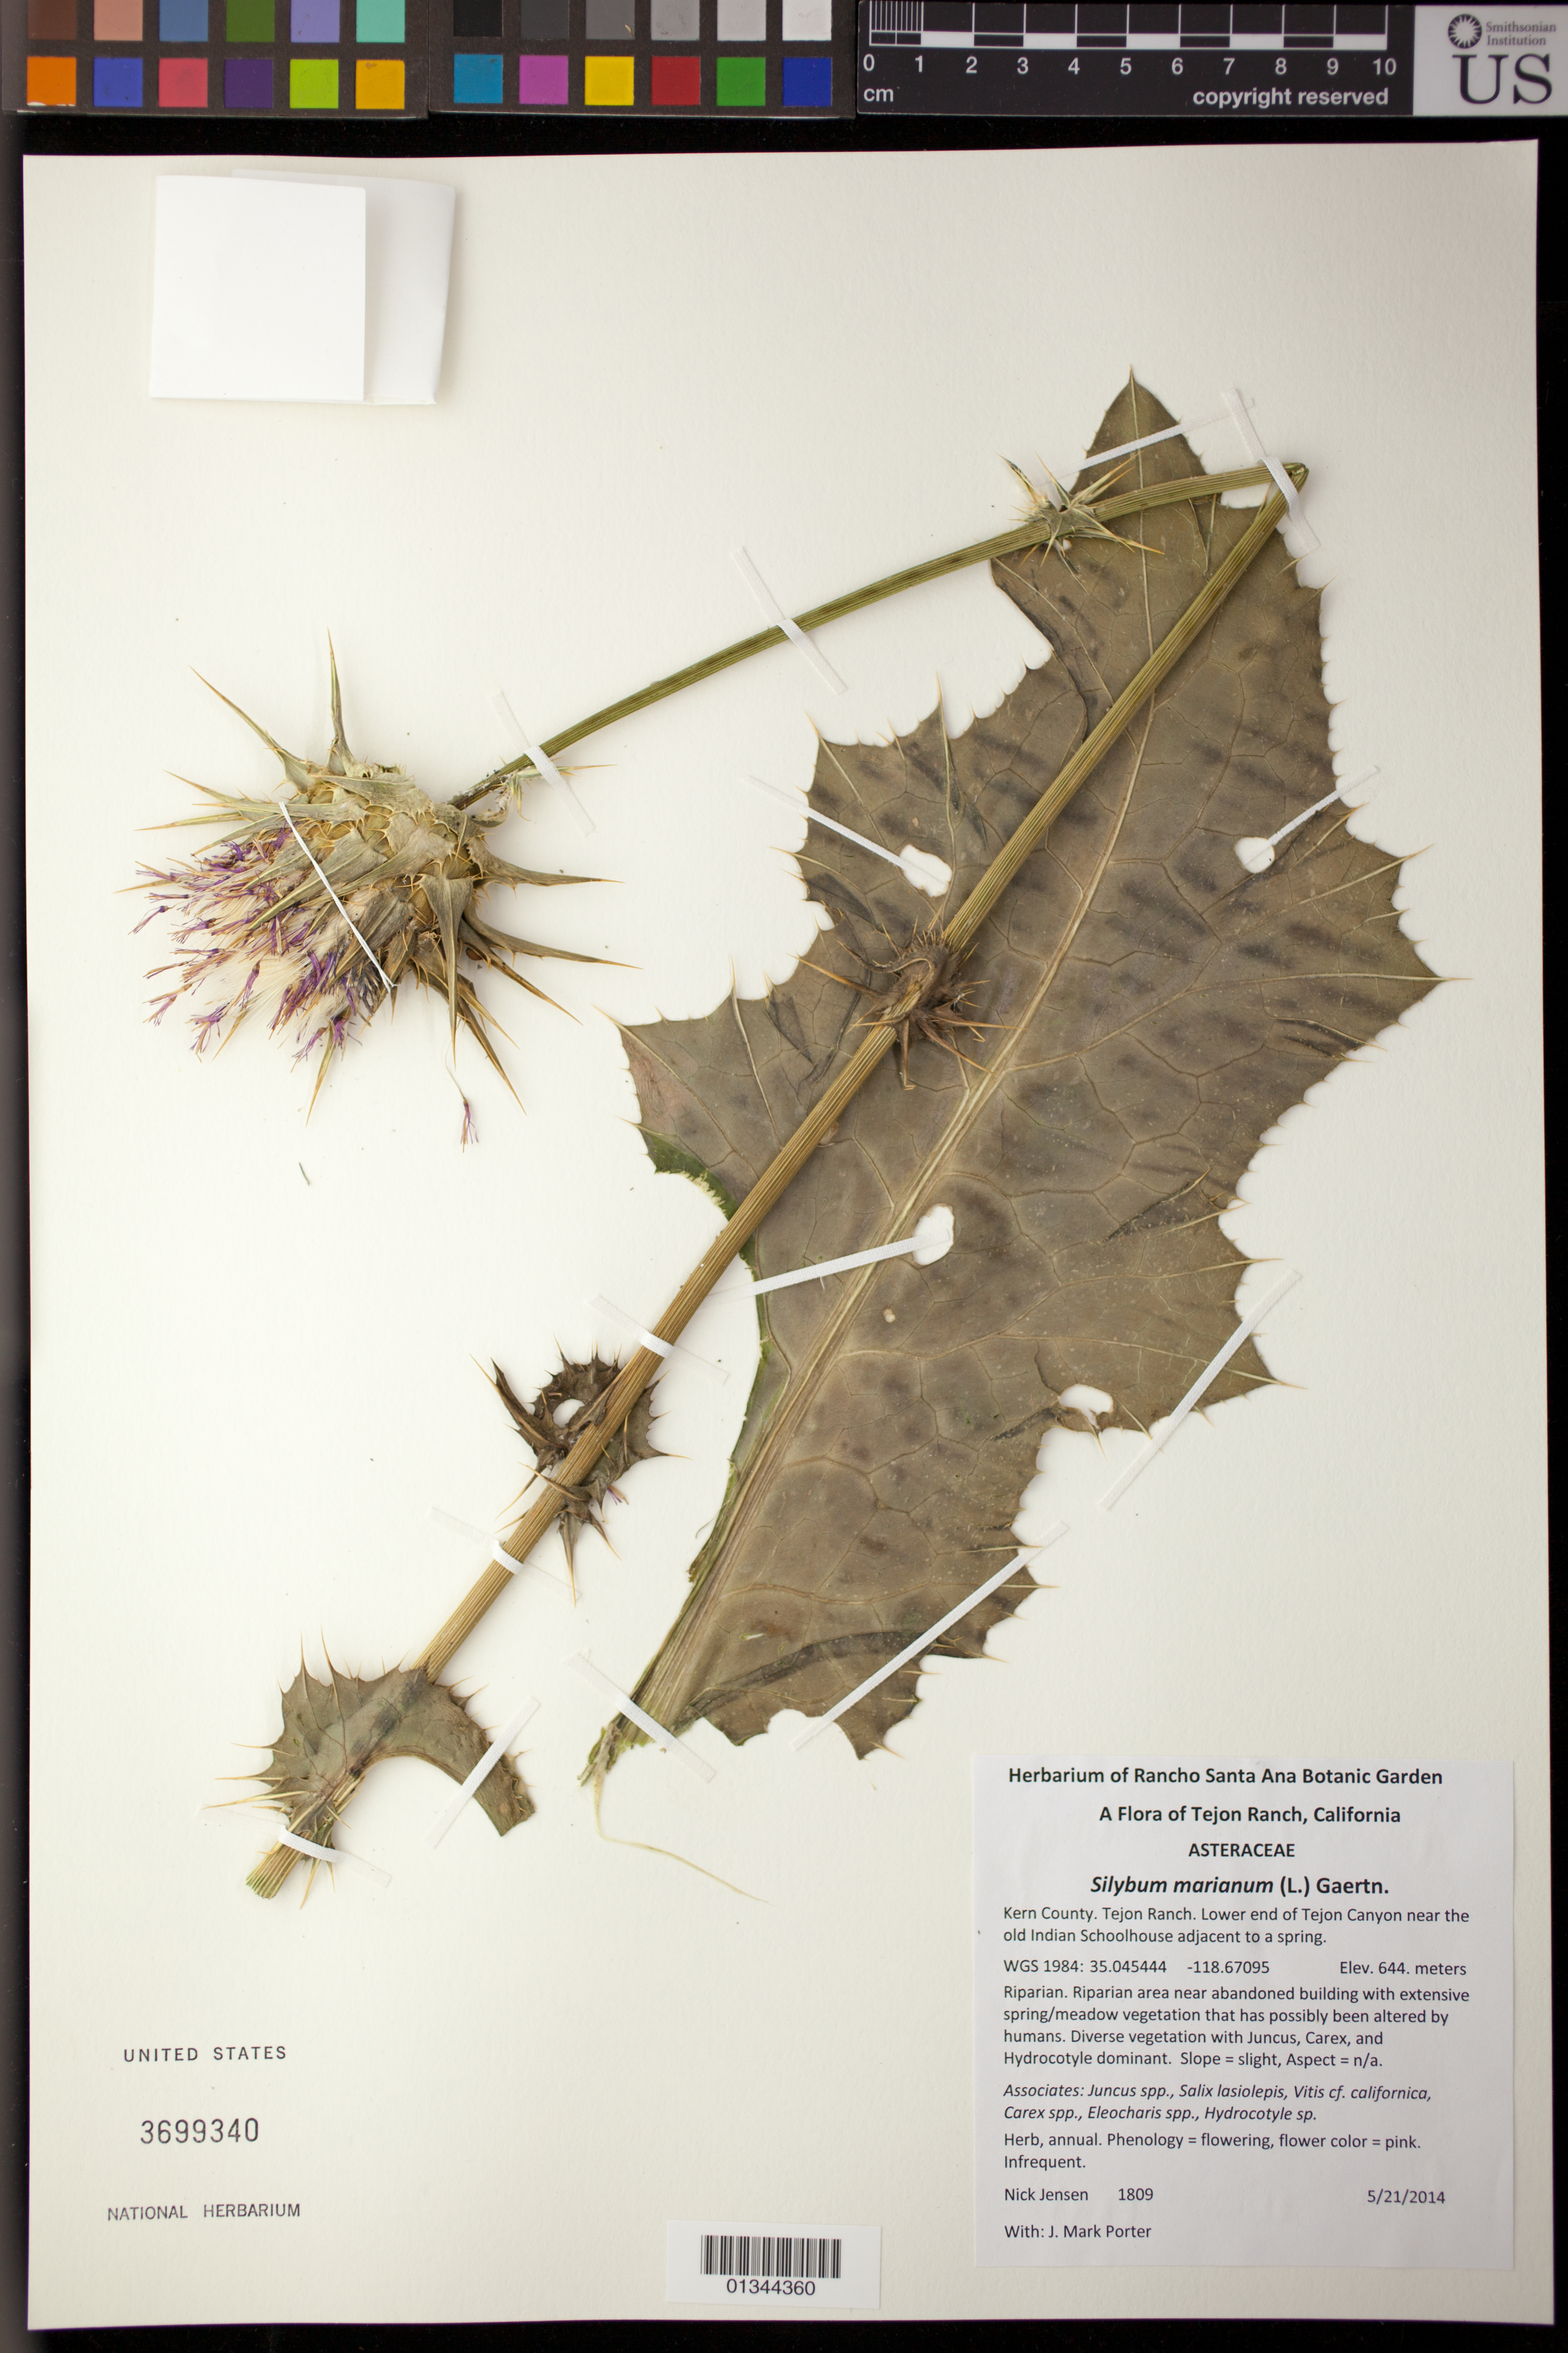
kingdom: Plantae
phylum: Tracheophyta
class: Magnoliopsida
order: Asterales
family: Asteraceae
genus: Silybum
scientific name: Silybum marianum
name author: (L.) Gaertn.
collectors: N. Jensen & J. M. Porter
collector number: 1809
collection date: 2014-05-21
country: United States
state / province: California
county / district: Kern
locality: Tejon Ranch, lower end of Tejon Canyon near the old Indian Schoolhouse adjacent to a spring.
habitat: Riparian area near abandoned building with extensive spring/meadow vegetation that has possibly been altered by humans.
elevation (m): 644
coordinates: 35.45444, -118.67095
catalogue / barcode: US 3699340